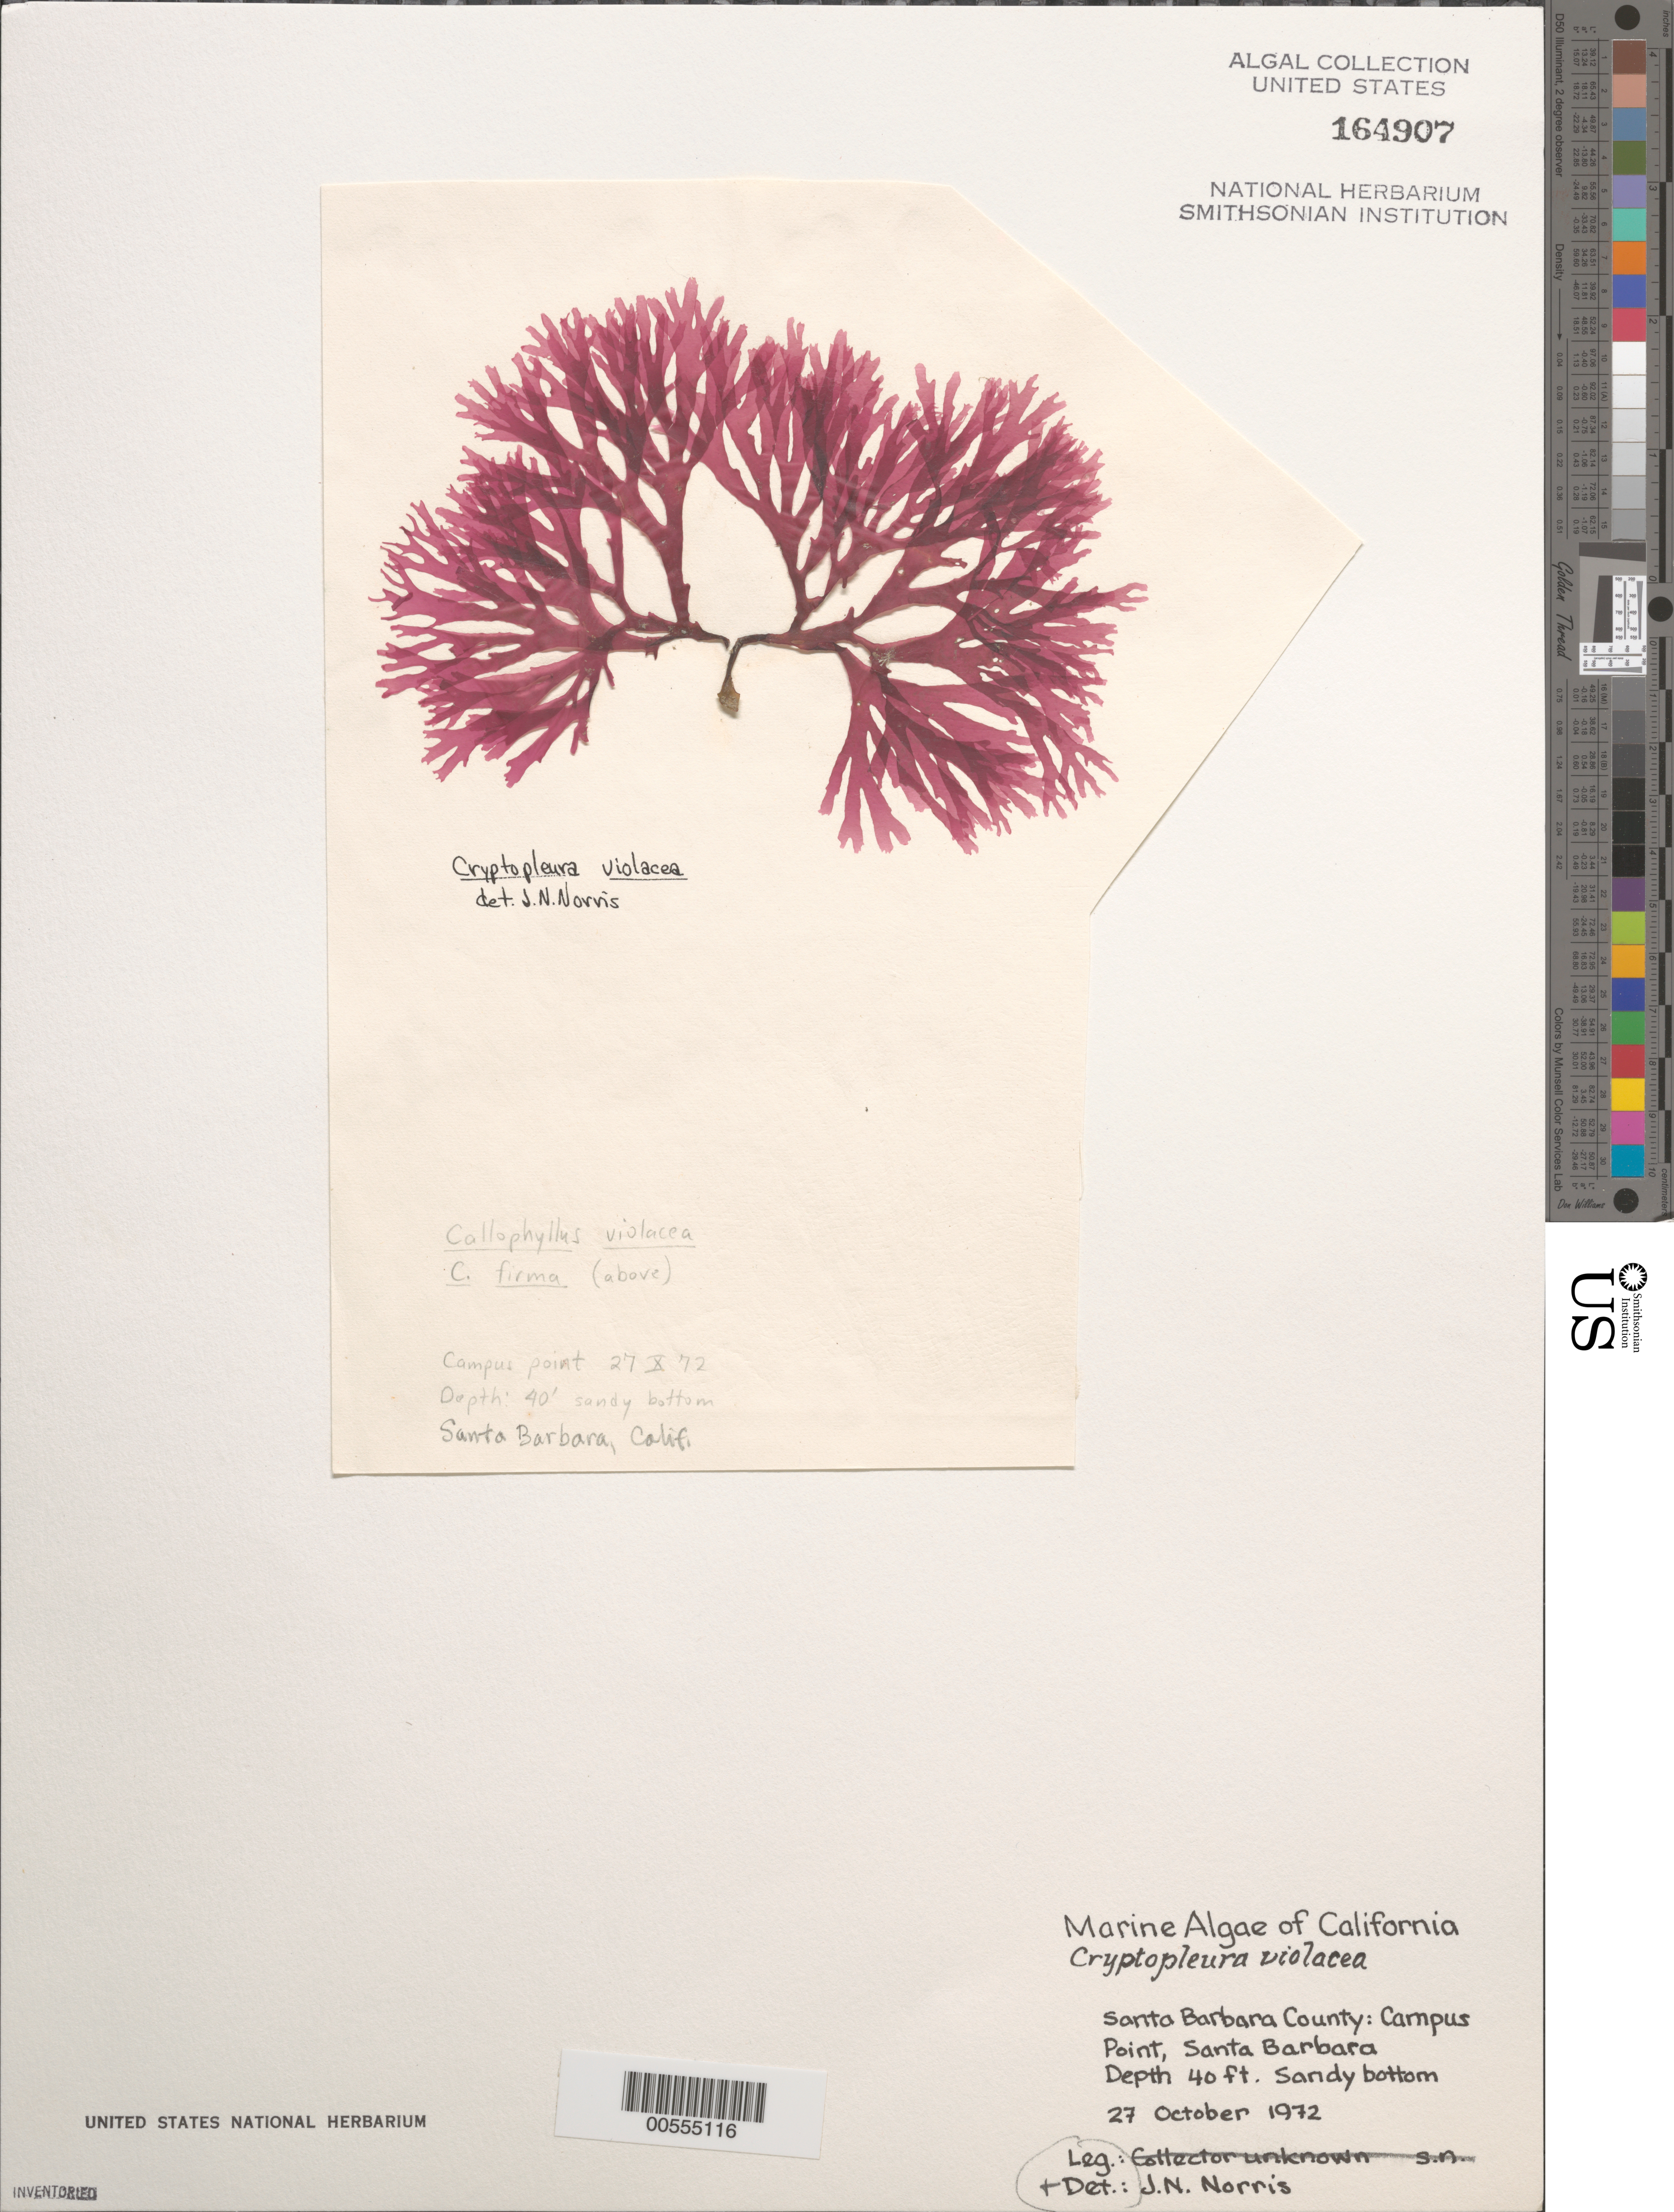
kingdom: Plantae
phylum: Rhodophyta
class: Florideophyceae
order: Ceramiales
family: Delesseriaceae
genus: Cryptopleura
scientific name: Cryptopleura violacea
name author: (J. Ag.) Kylin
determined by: Norris, James N.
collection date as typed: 27 Oct 1972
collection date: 1972-10-27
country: United States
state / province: California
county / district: Santa Barbara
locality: Campus Point, Santa Barbara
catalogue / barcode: US 164907